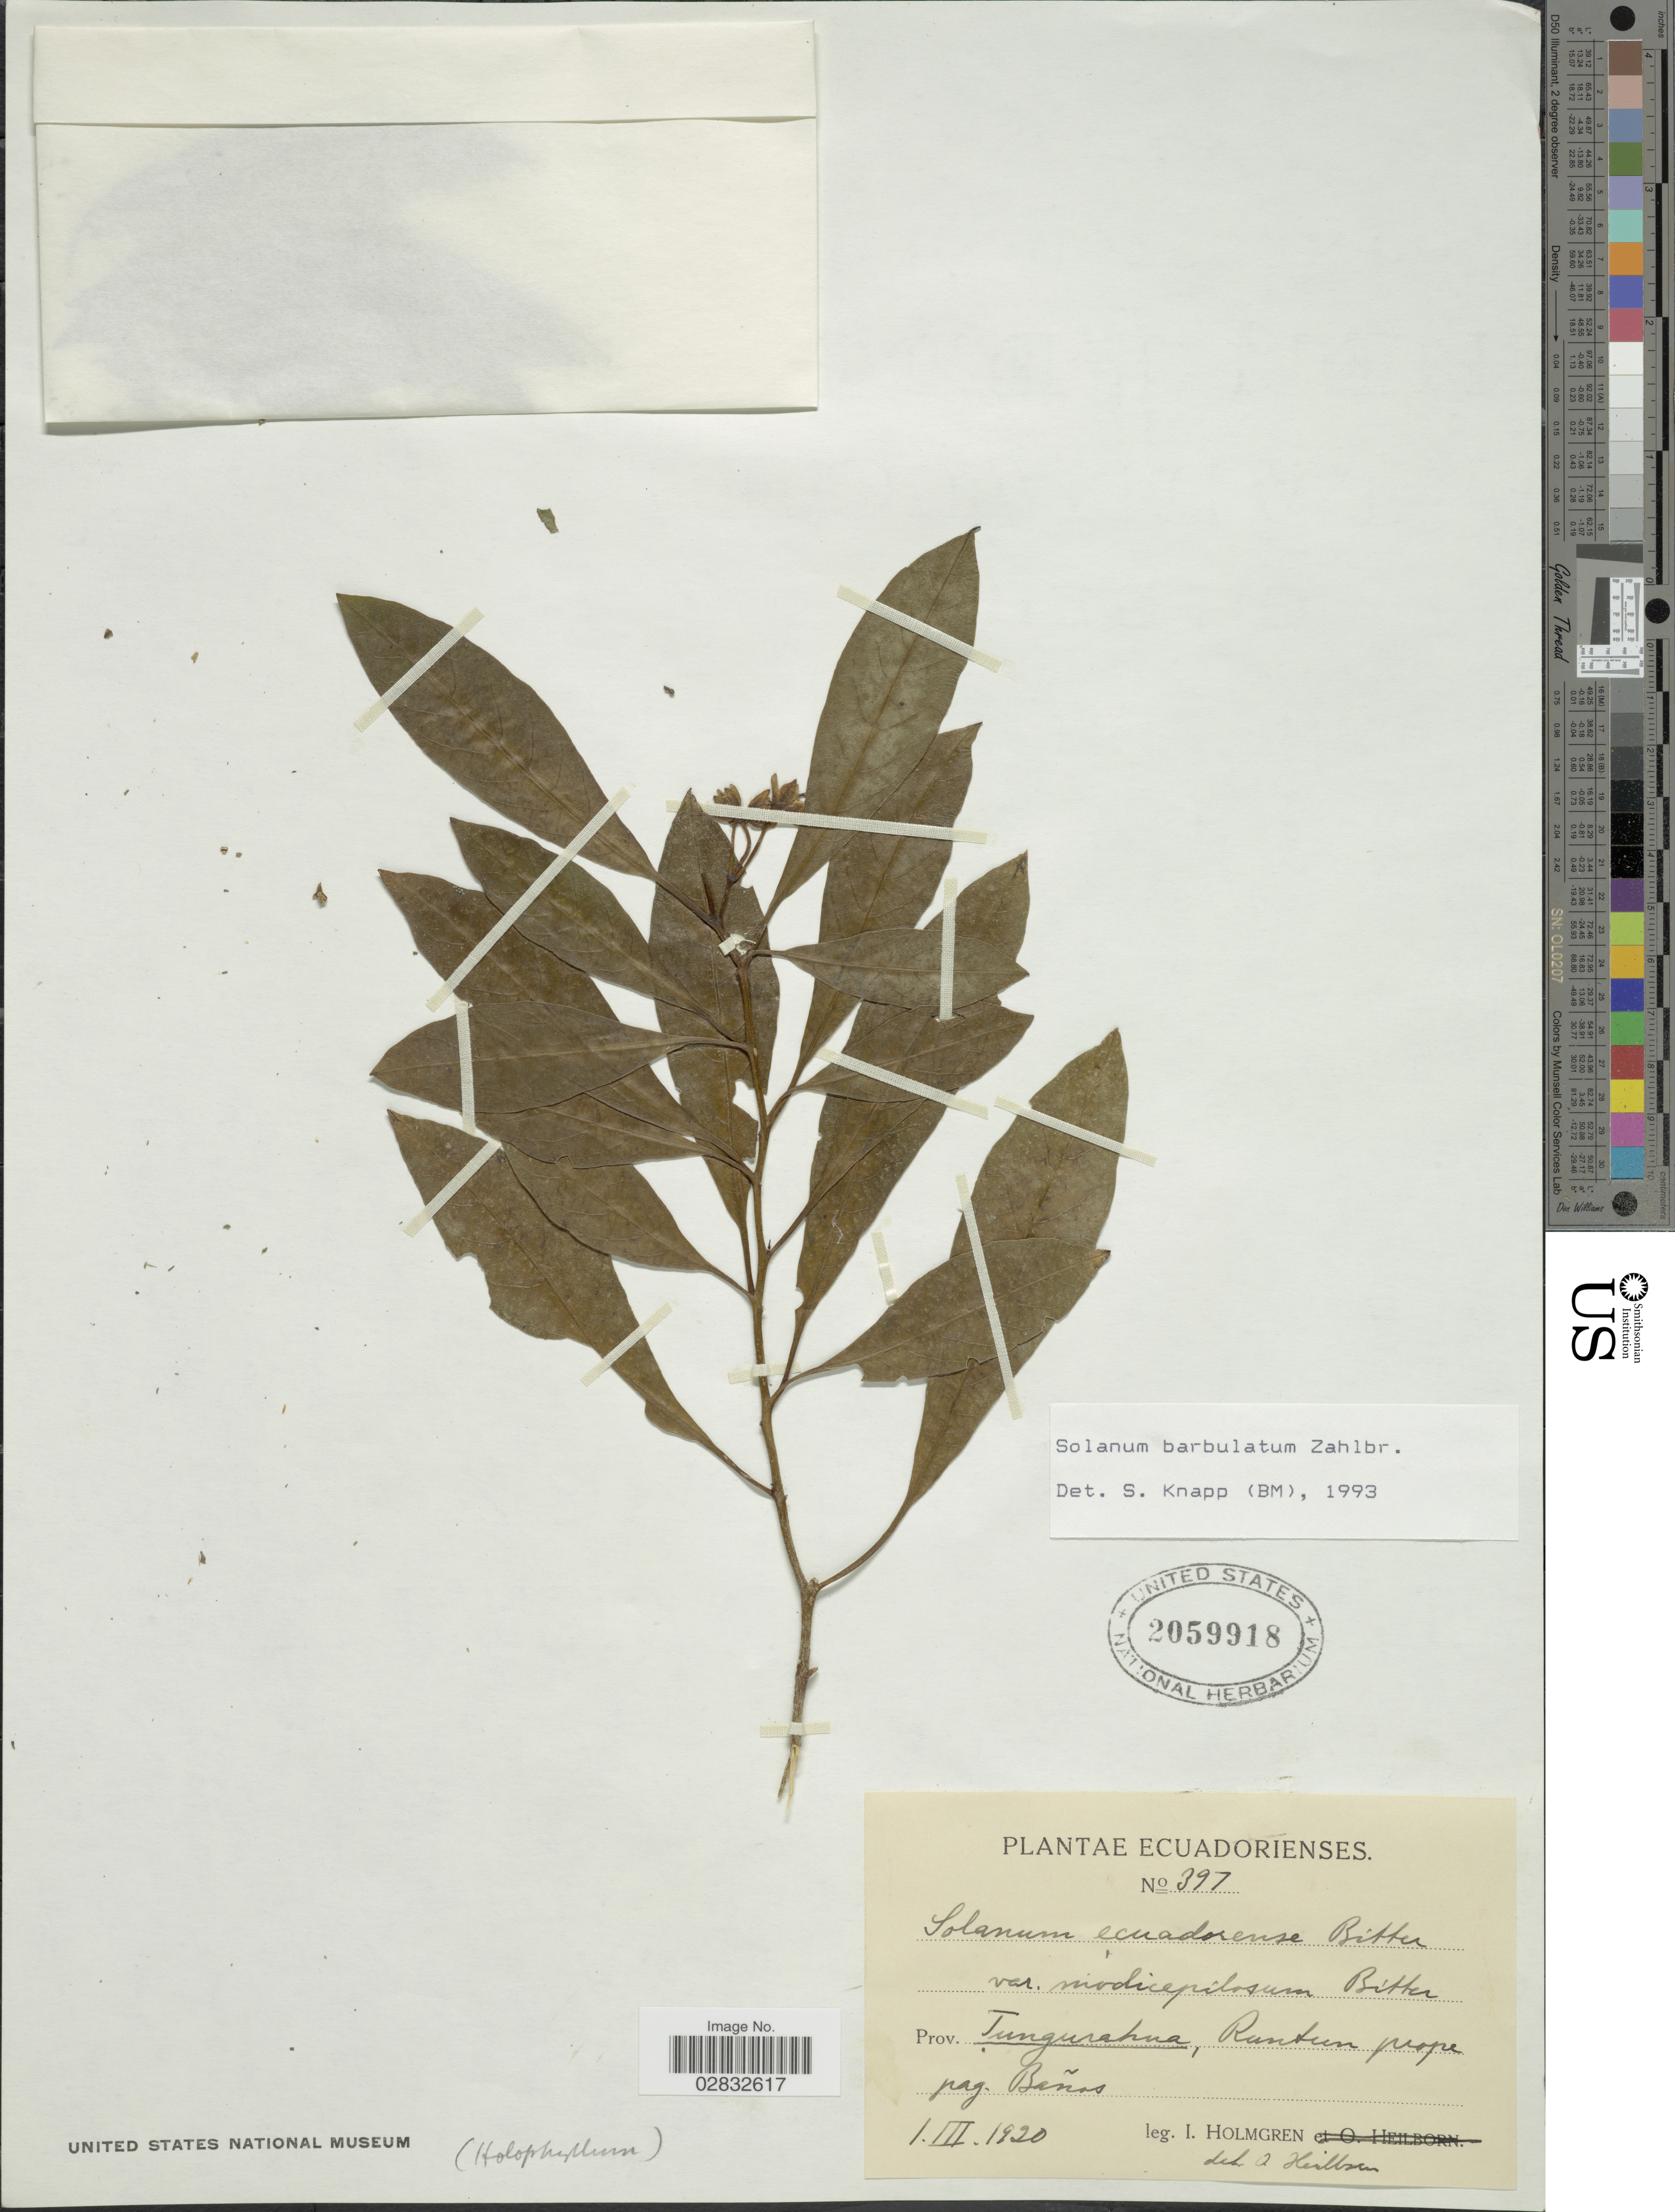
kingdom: Plantae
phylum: Tracheophyta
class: Magnoliopsida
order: Solanales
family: Solanaceae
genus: Solanum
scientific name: Solanum barbulatum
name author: Zahlbr.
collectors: I. Holmgren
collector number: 397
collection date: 1920-03-01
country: Ecuador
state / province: Tungurahua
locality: Runtun prope pag. Baños.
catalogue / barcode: US 2059918